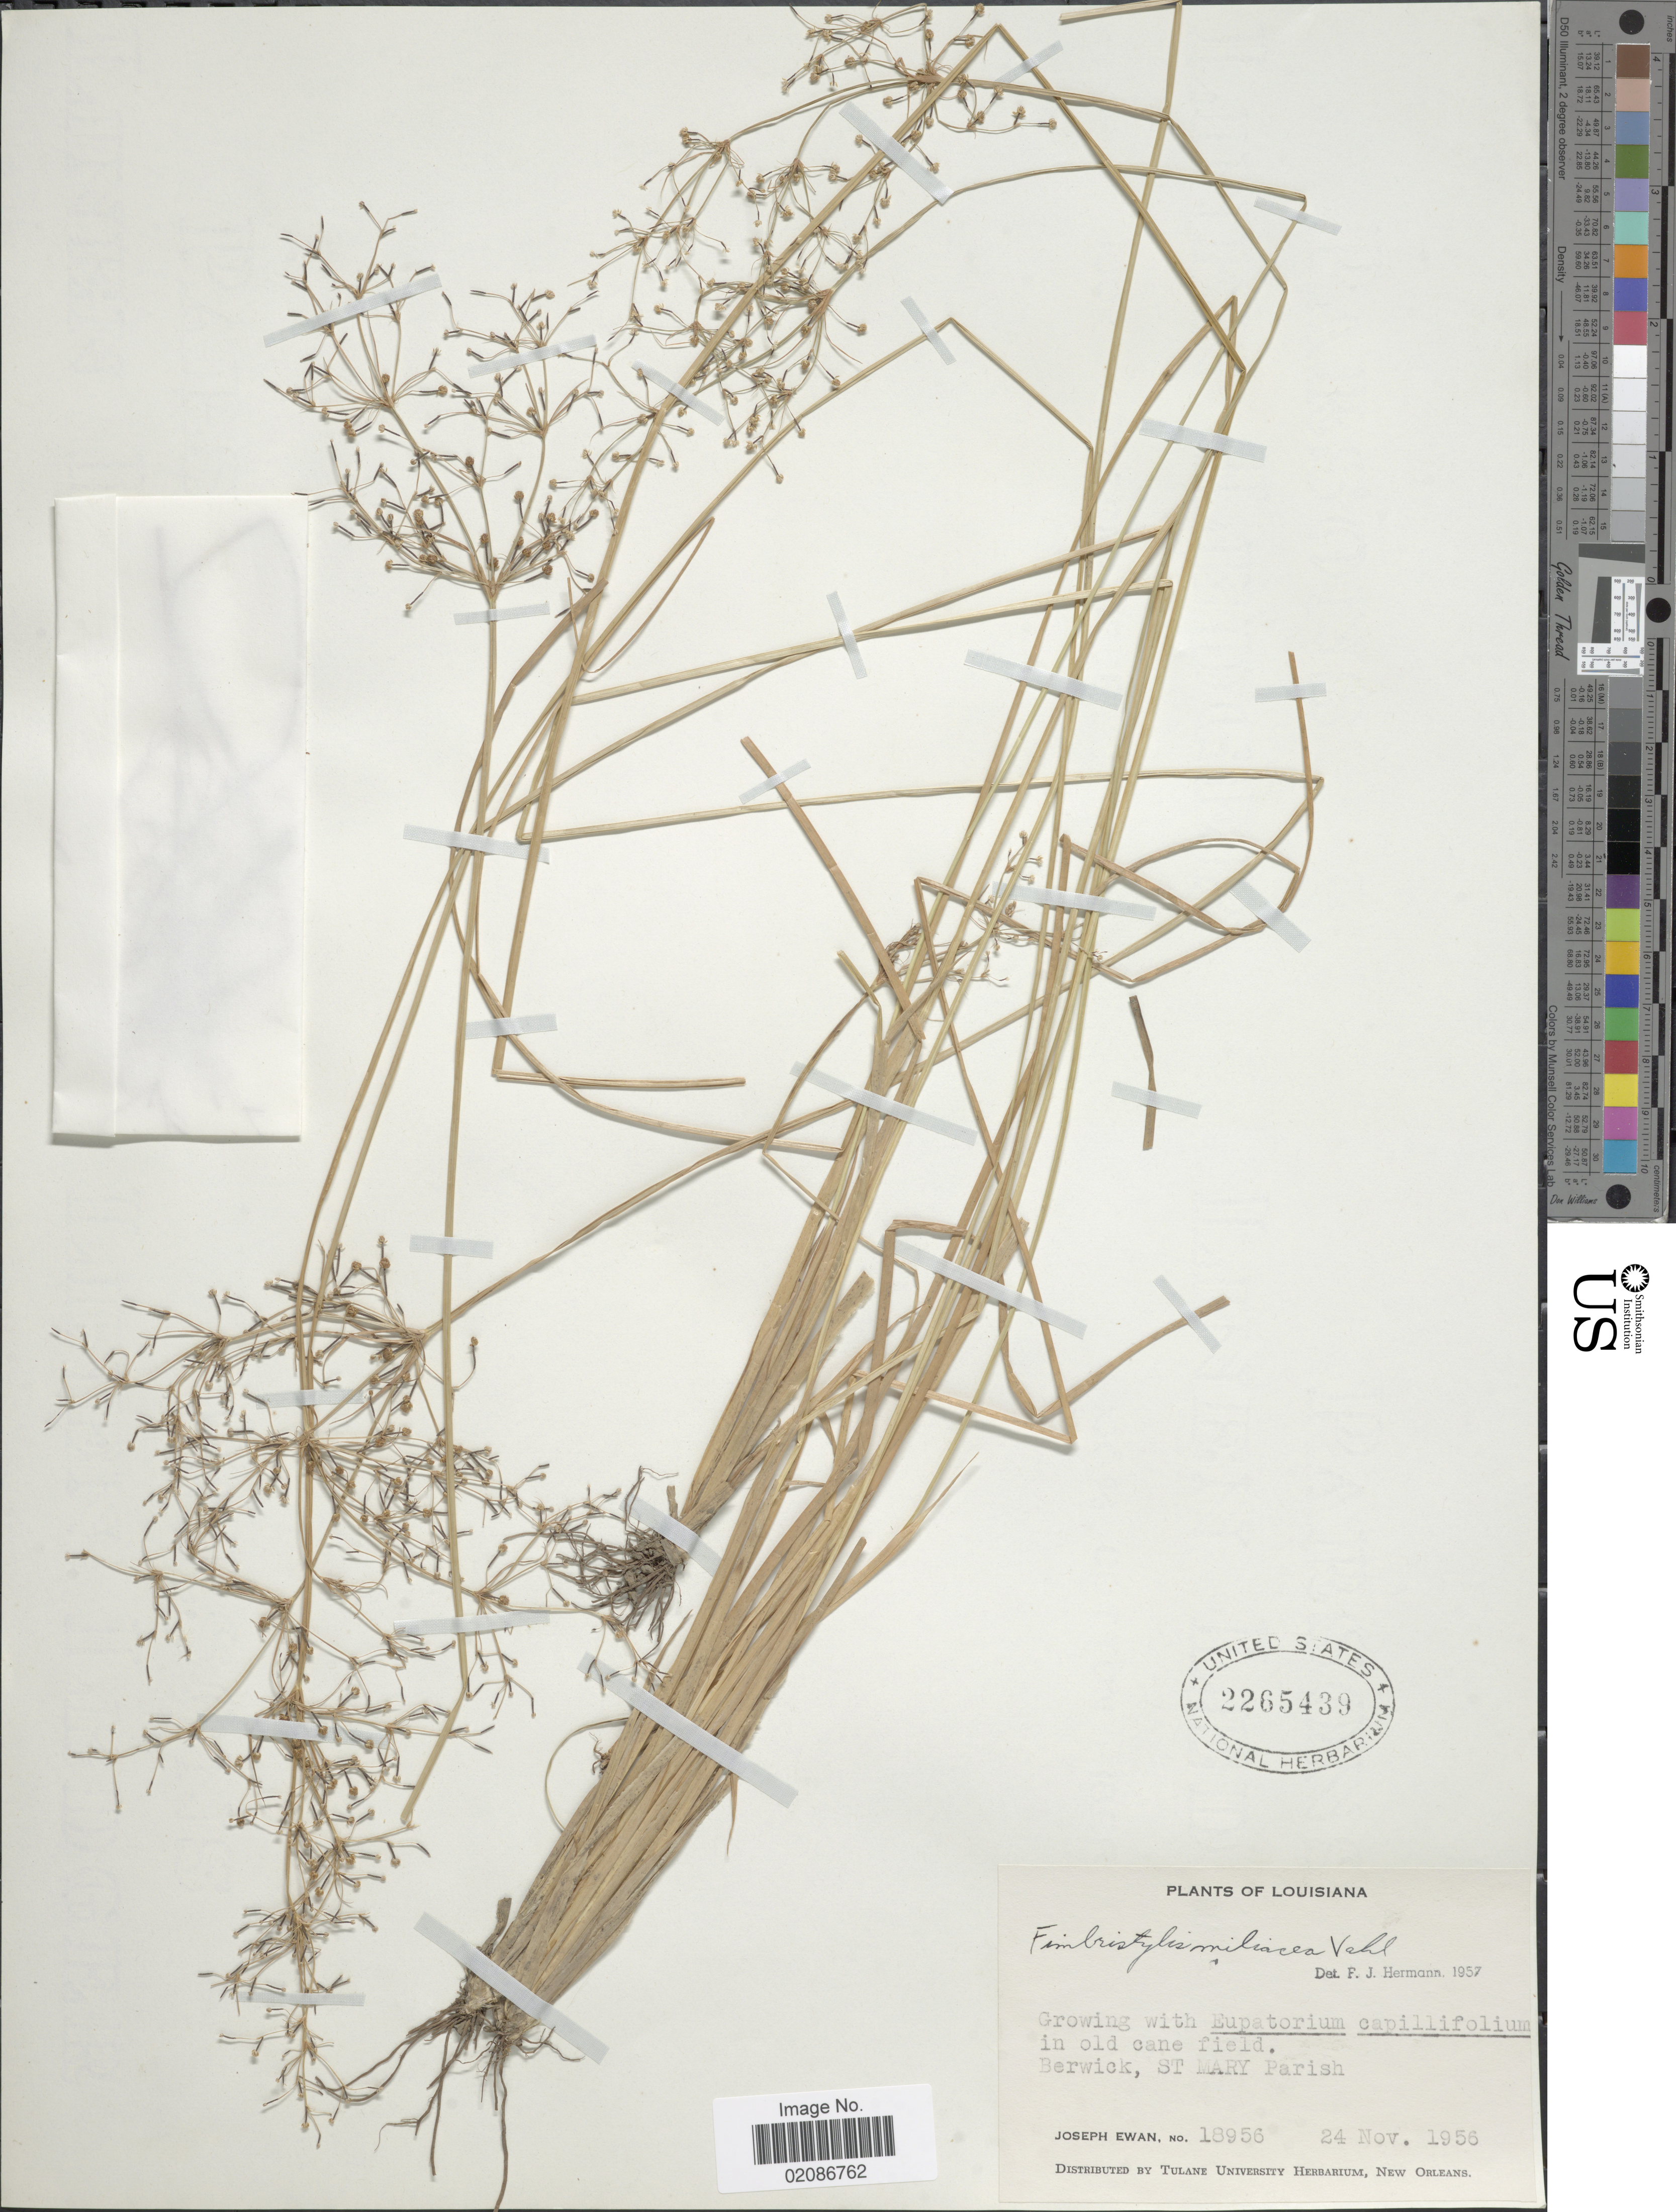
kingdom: Plantae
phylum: Tracheophyta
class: Liliopsida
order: Poales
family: Cyperaceae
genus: Fimbristylis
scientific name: Fimbristylis littoralis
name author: Gaudich.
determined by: Strong, M. T., (US), Smithsonian Institution - National Museum of Natural History (UNITED STATES)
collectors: J. A. Ewan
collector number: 18956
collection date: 1956-11-24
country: United States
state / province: Louisiana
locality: In old cane field. Berwick, StT MARY Parish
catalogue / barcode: US 2265439